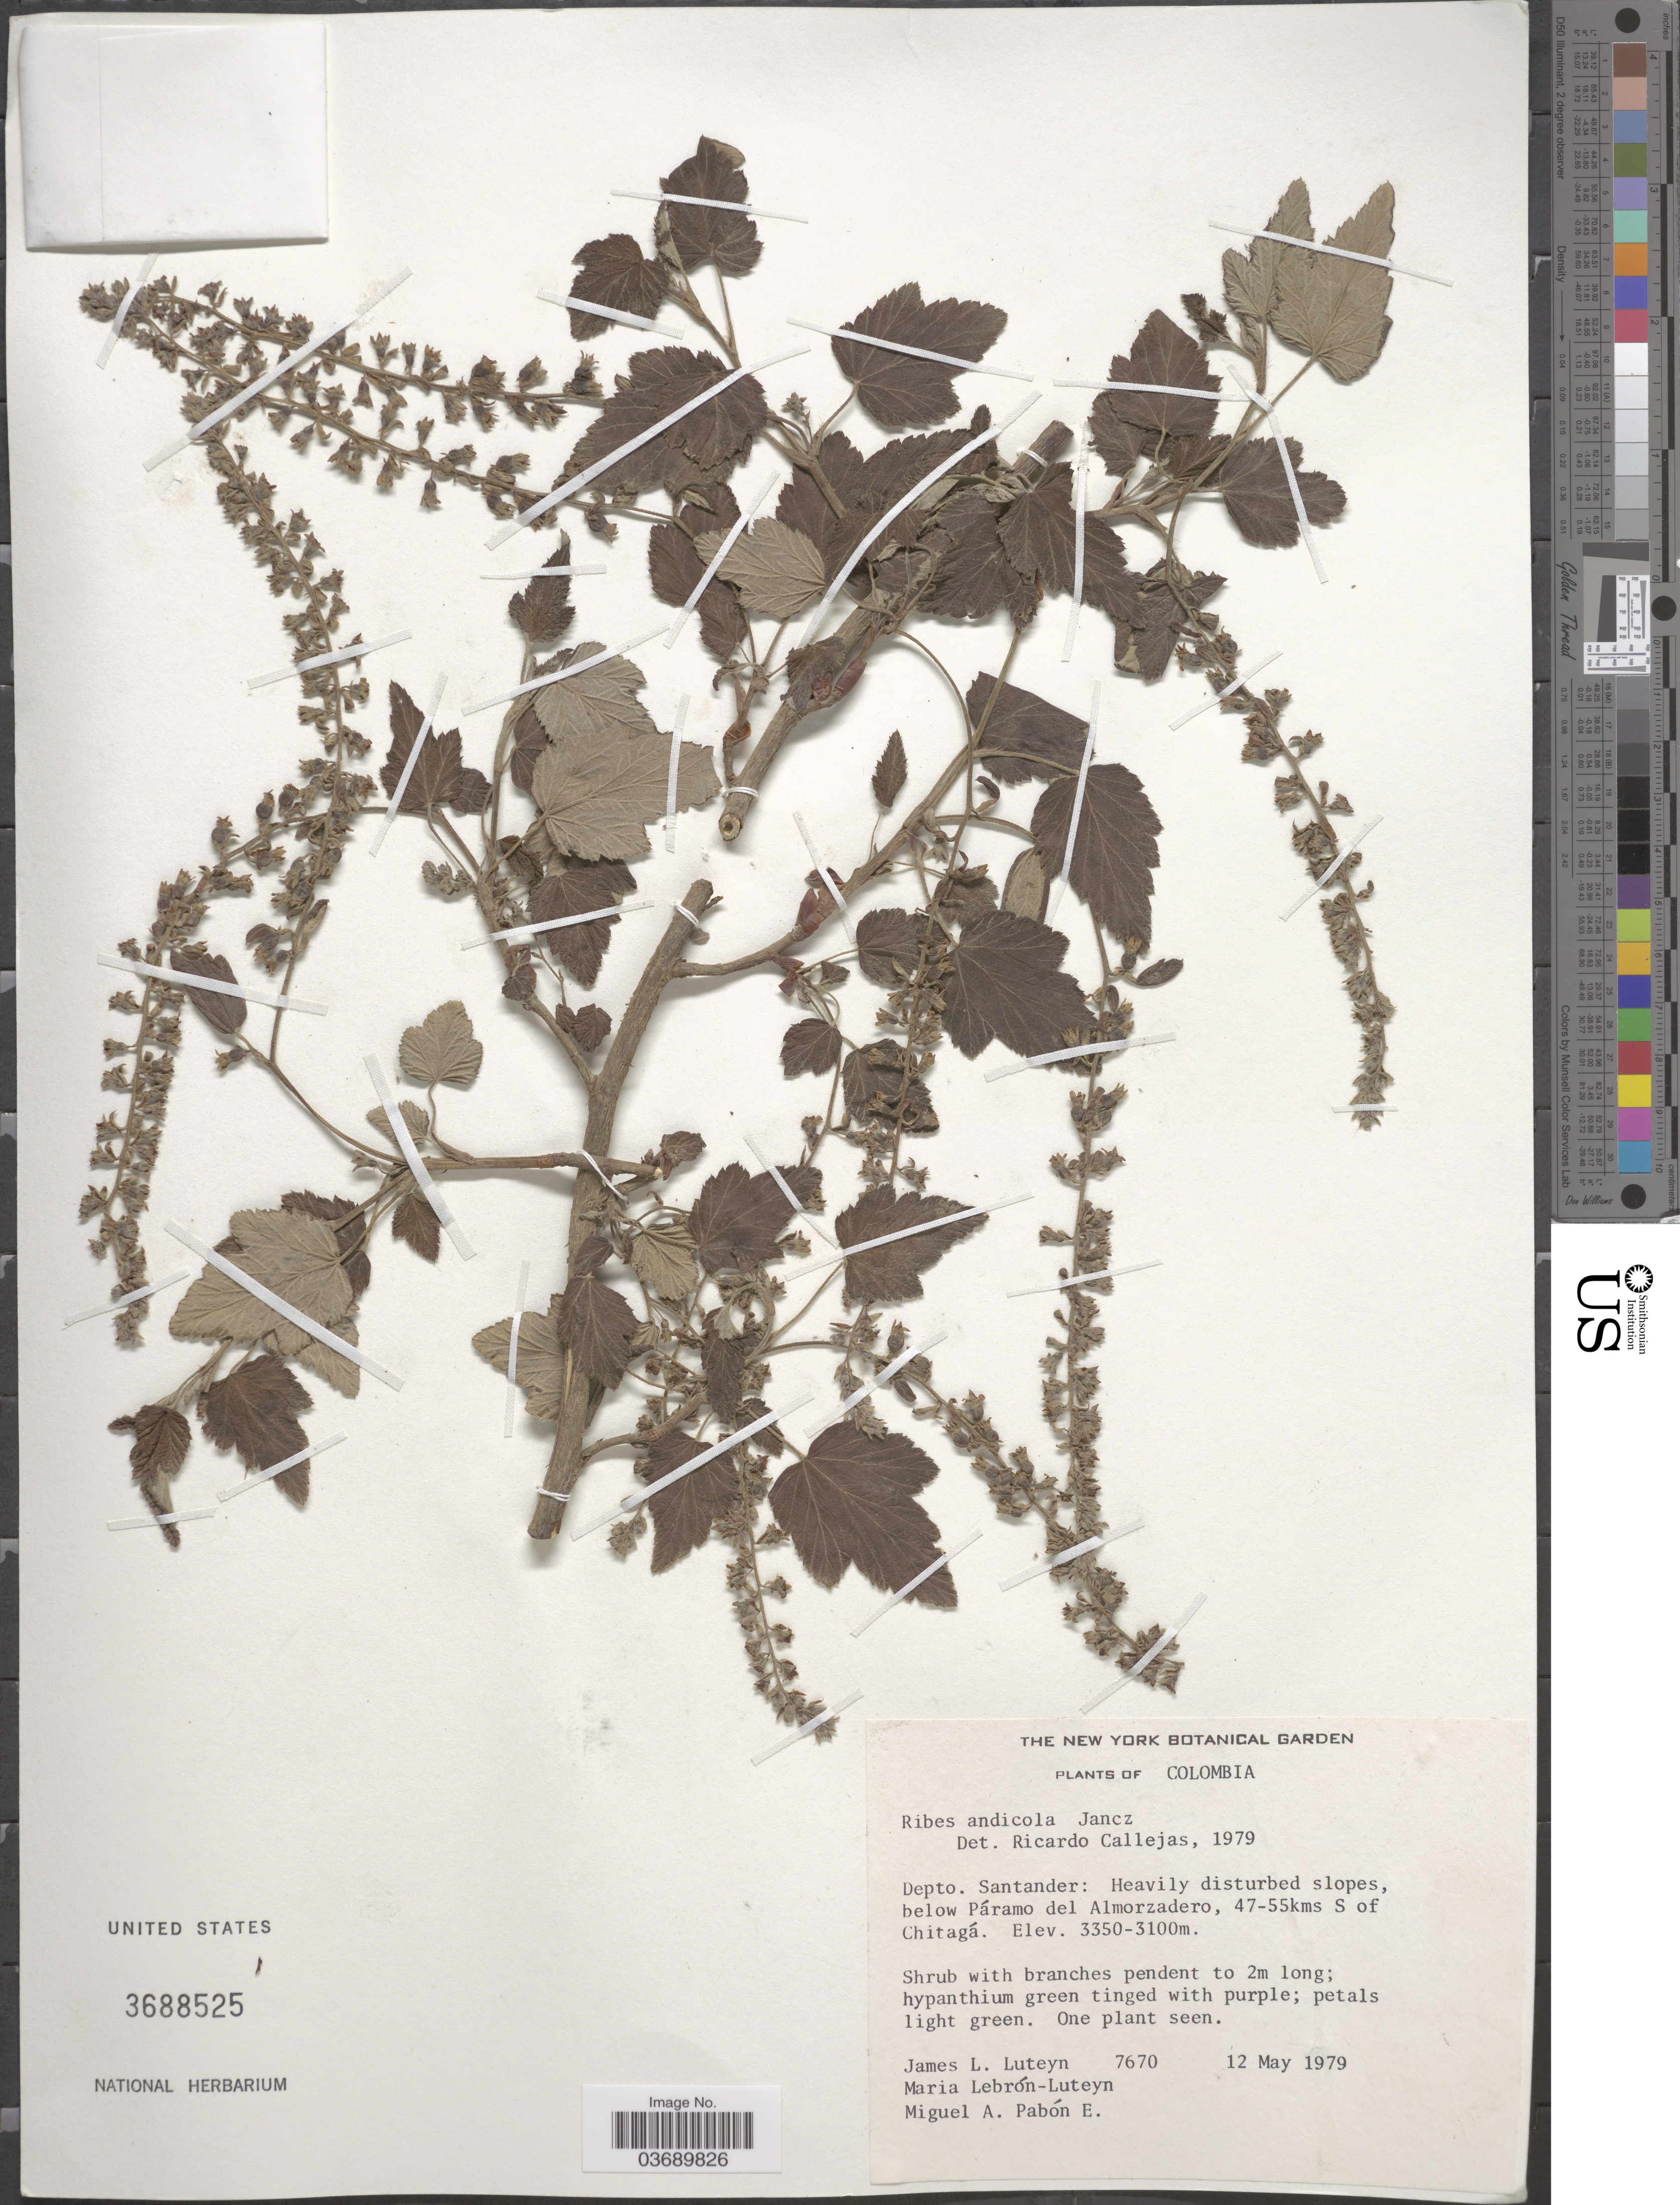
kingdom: Plantae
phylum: Tracheophyta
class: Magnoliopsida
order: Saxifragales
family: Grossulariaceae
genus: Ribes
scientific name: Ribes andicola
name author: Jancz.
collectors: J. Luteyn, M. L. Lebrón-Luteyn & M. A. Pabon E.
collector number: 7670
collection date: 1979-05-12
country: Colombia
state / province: Santander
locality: Depto. Santander: Heavily disturbed slopes, below Páramo del Almorzadero, 47-55kms S of Chitagá.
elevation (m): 3100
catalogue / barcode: US 3688525